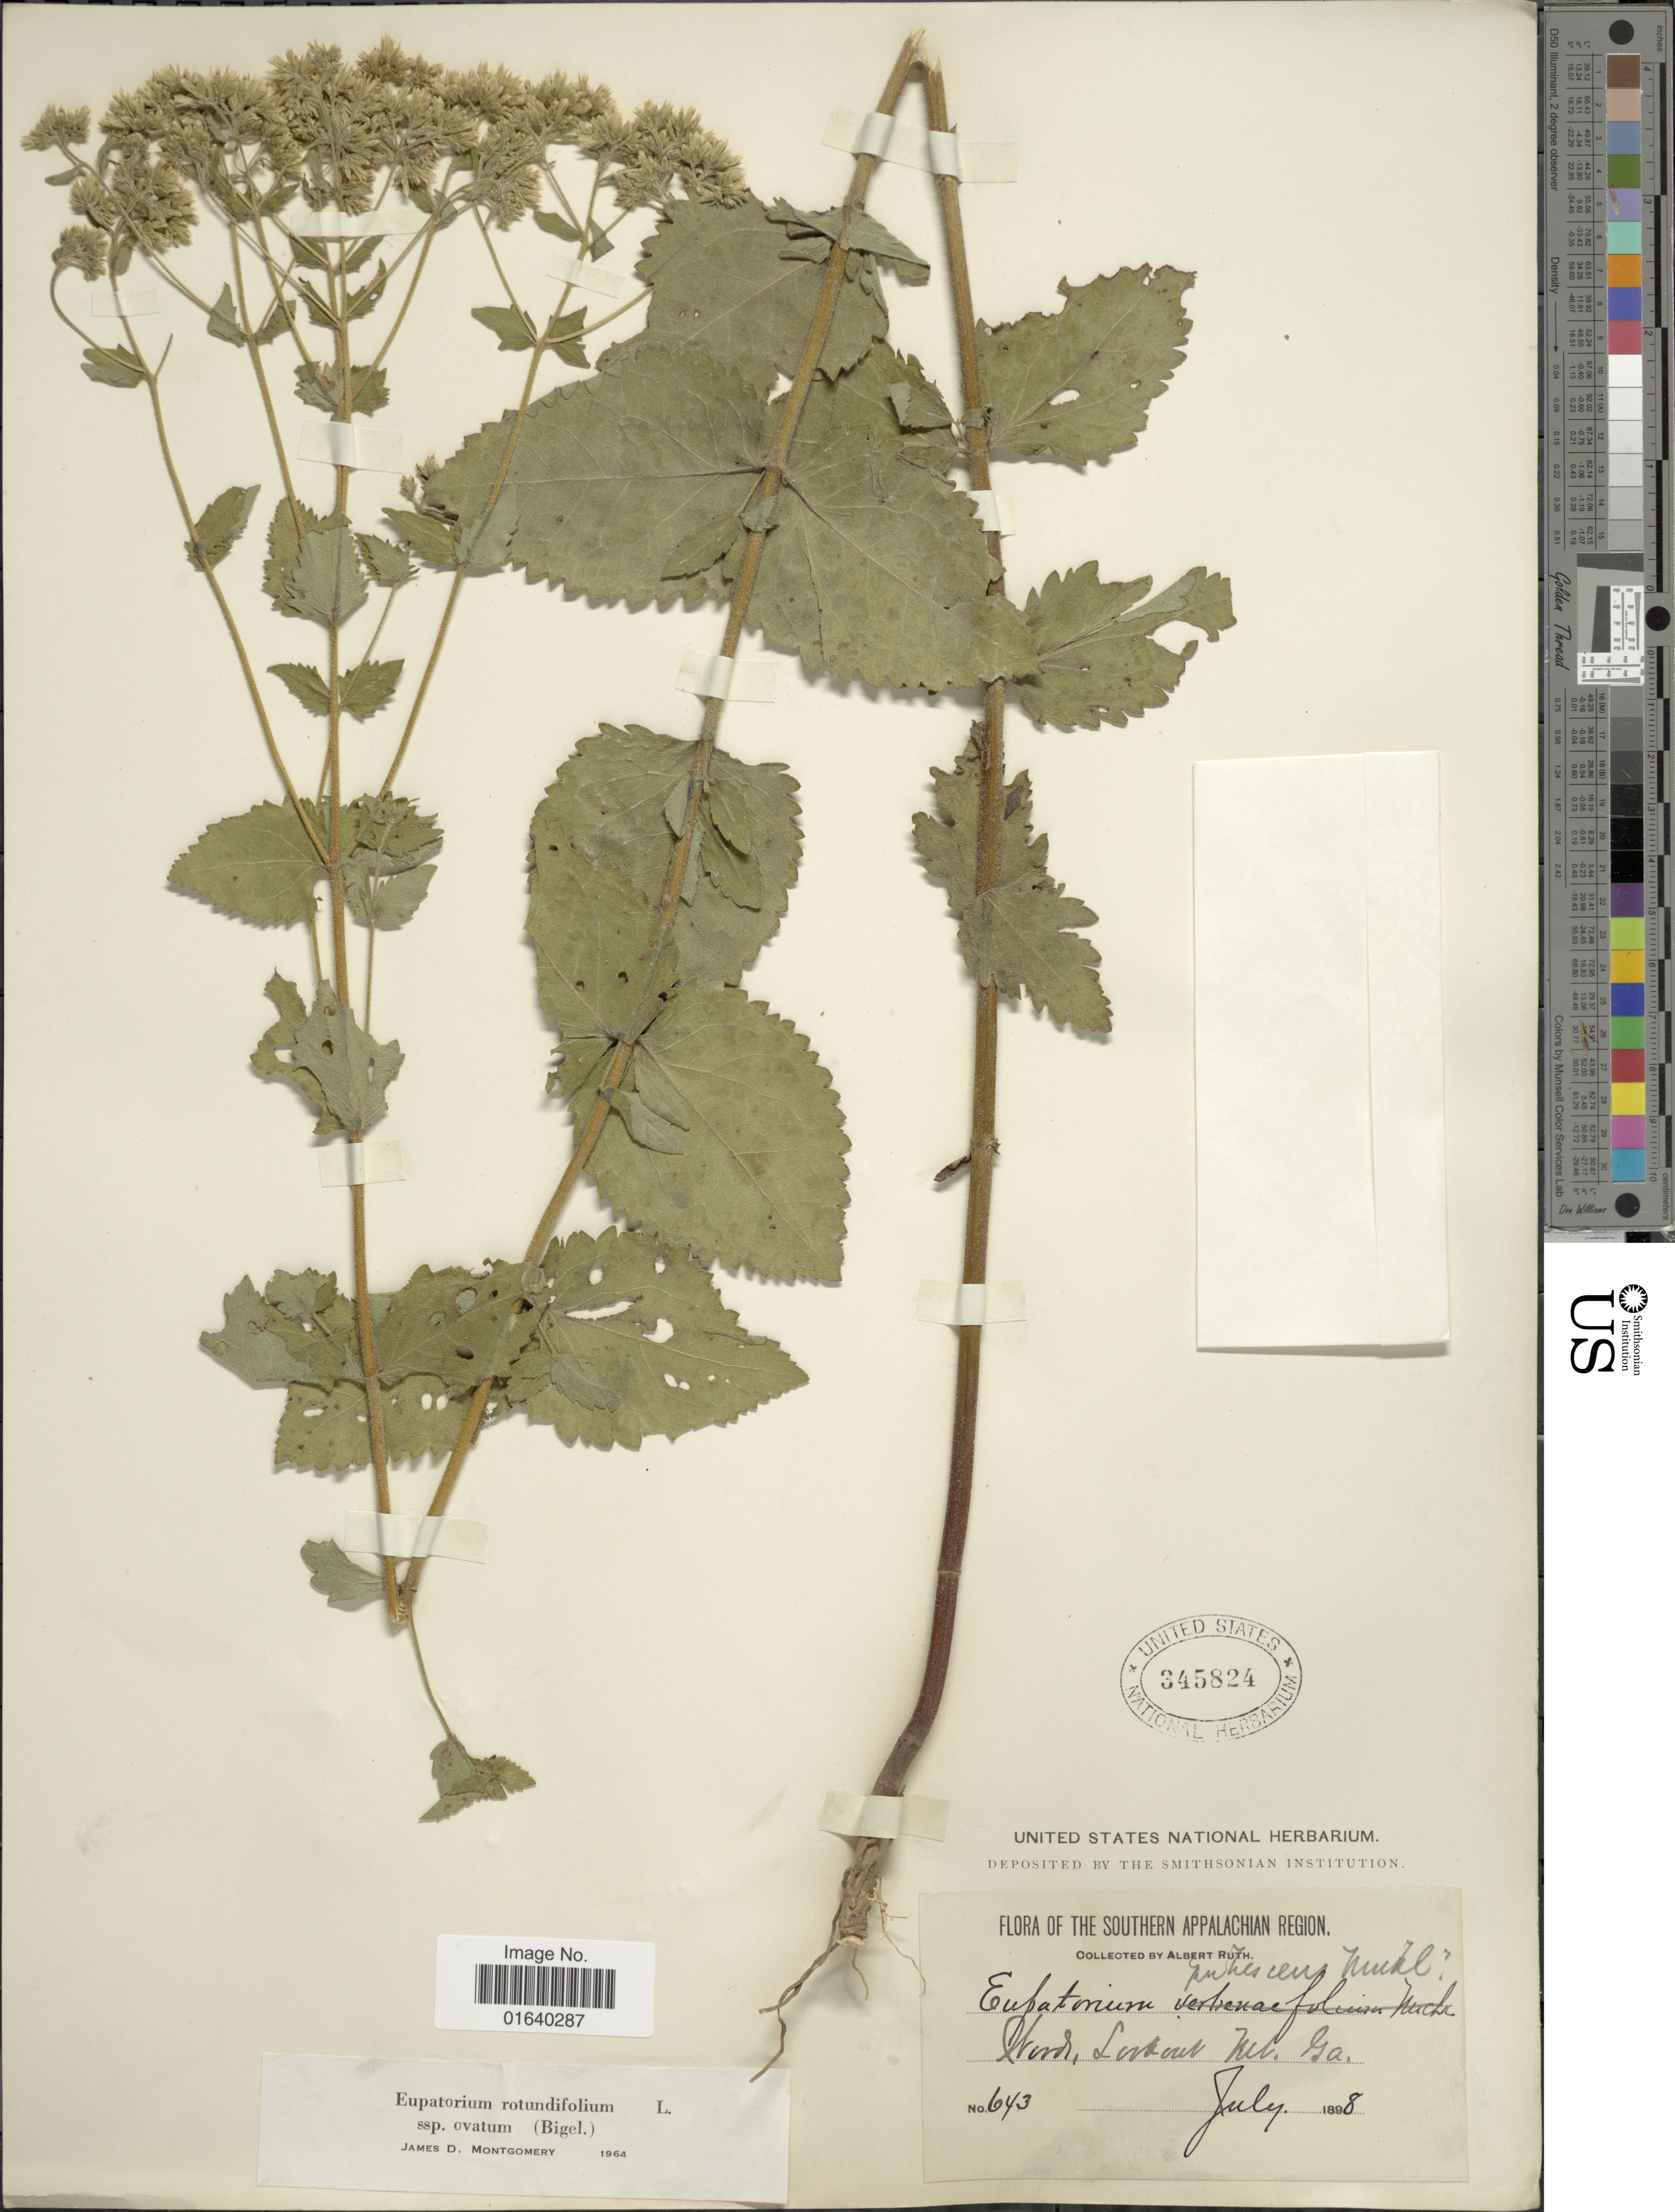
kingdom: Plantae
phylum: Tracheophyta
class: Magnoliopsida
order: Asterales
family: Asteraceae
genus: Eupatorium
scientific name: Eupatorium rotundifolium var. ovatum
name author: (Bigelow) J.D. Montgom. & Fairbrothers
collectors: A. Ruth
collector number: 643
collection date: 1898-07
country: United States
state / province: Georgia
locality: Lookout Mt.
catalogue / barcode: US 345824